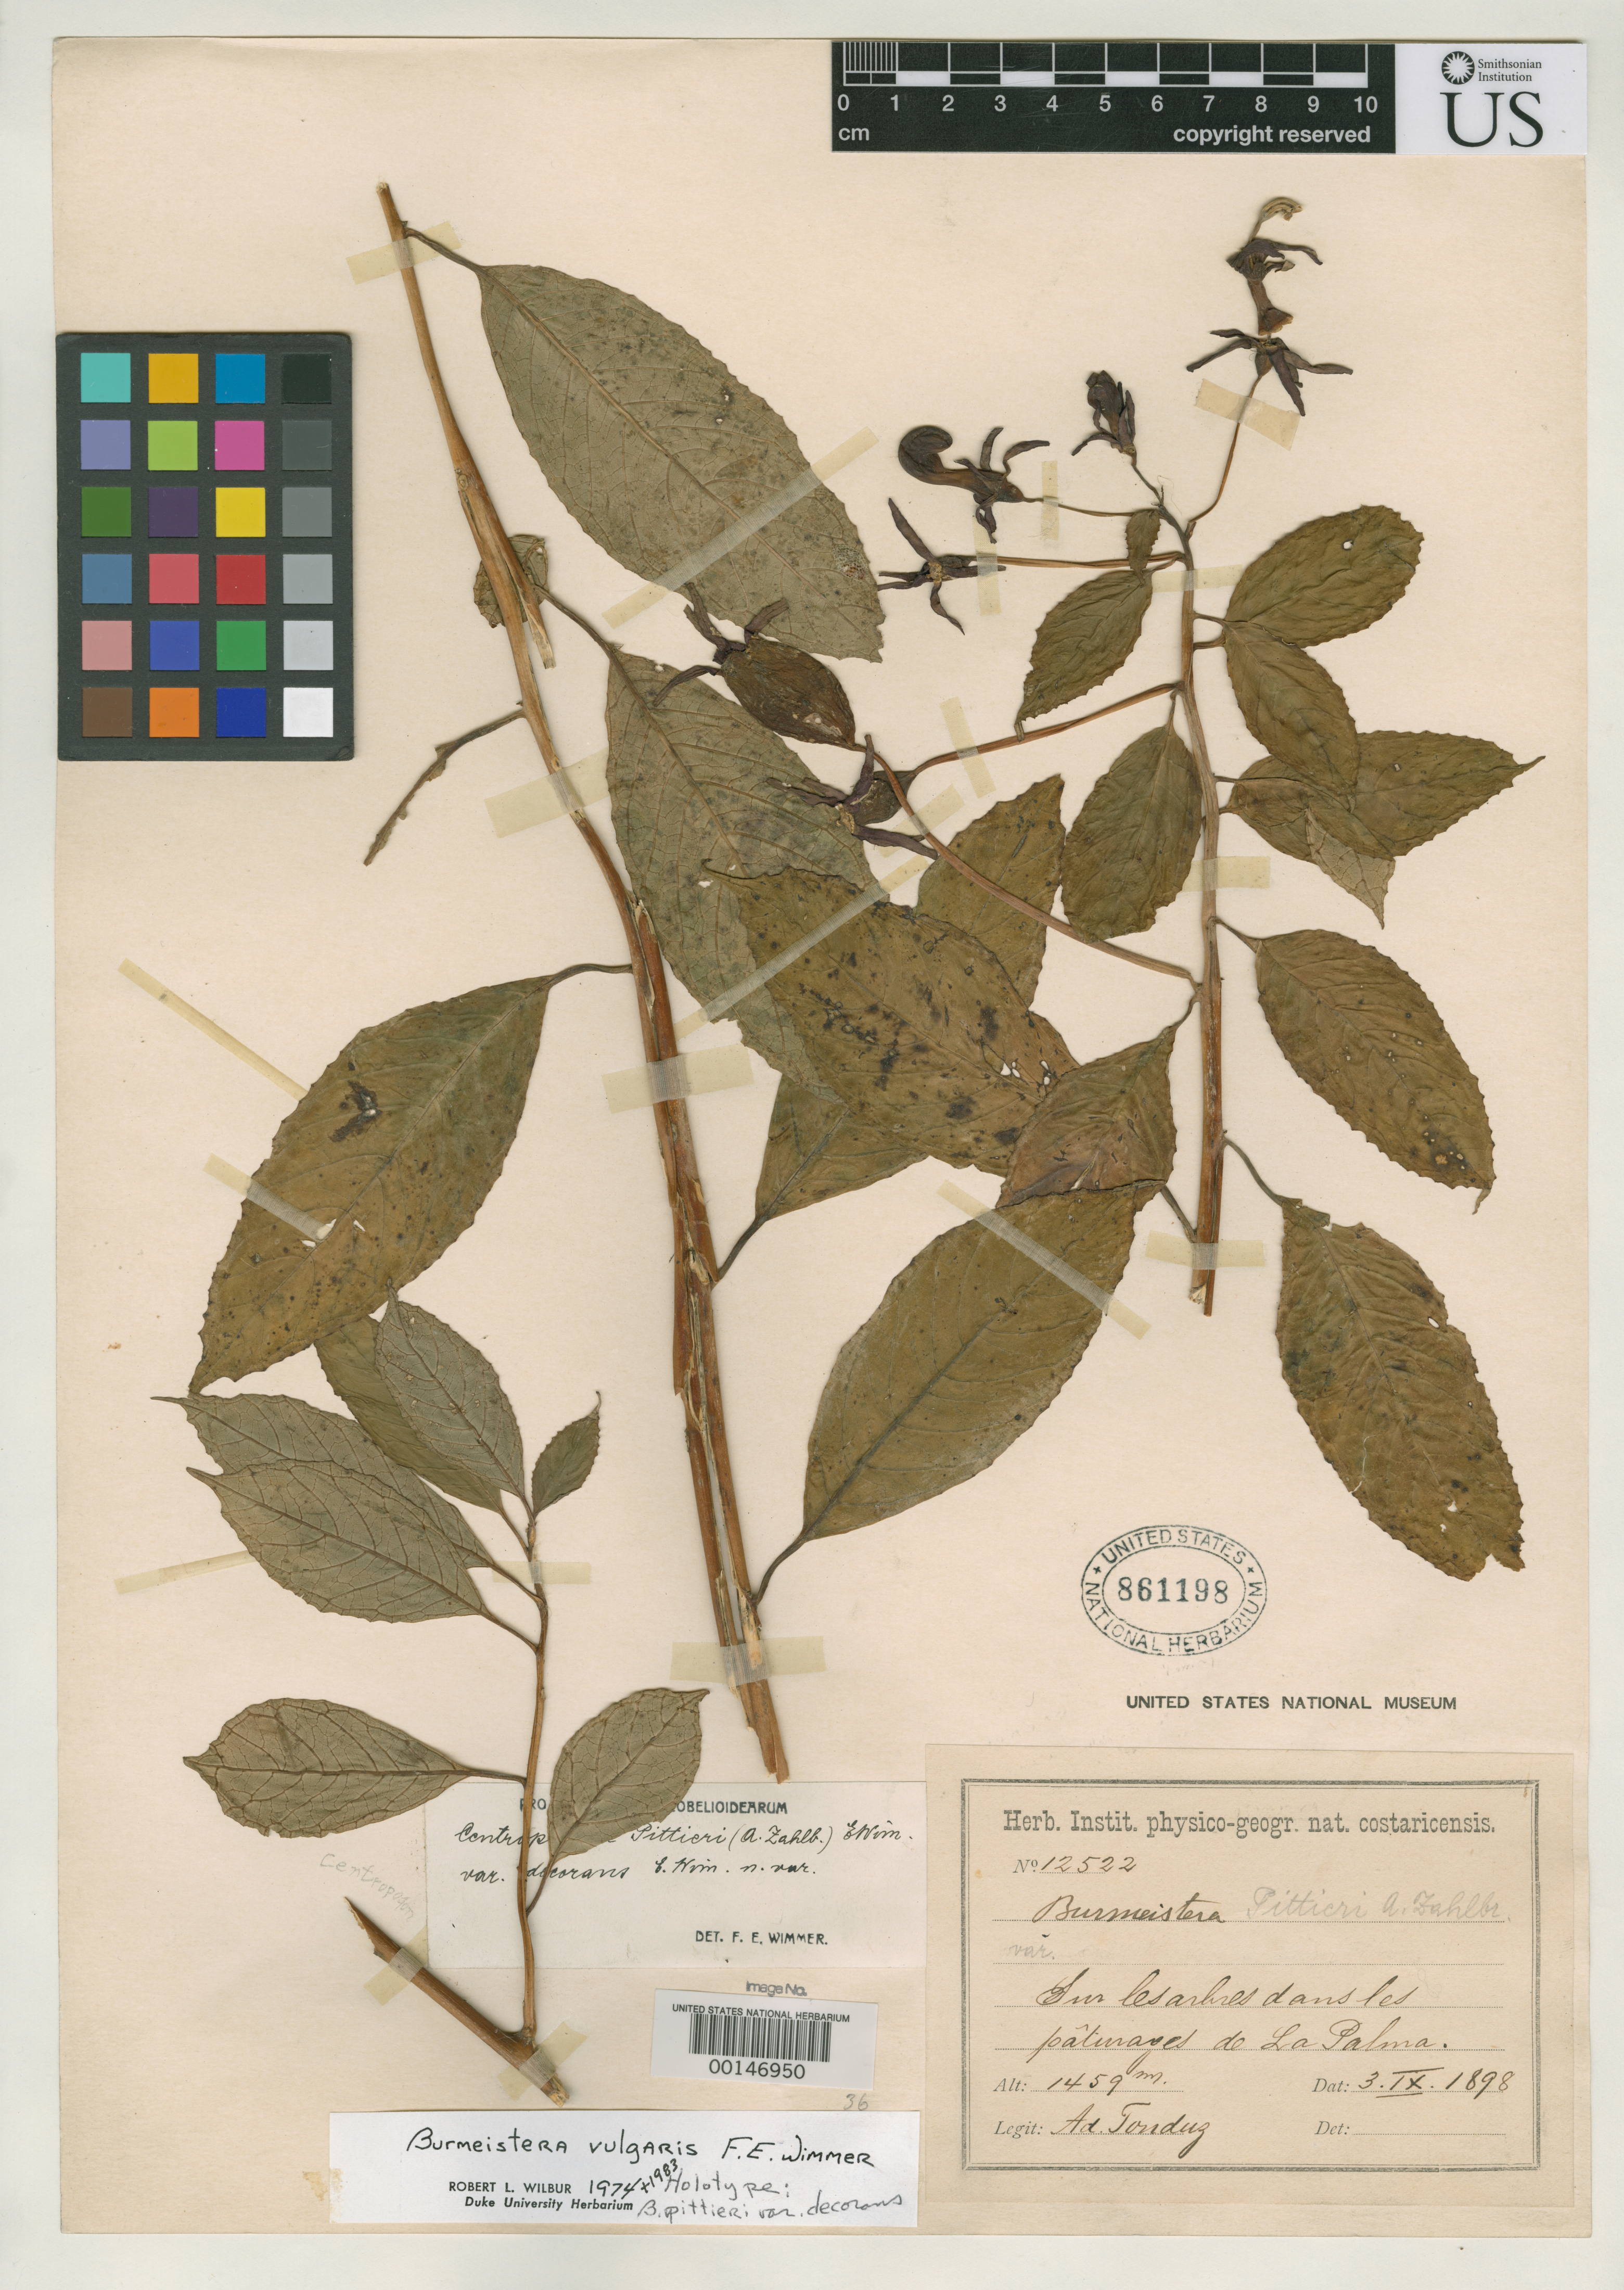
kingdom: Plantae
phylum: Tracheophyta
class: Magnoliopsida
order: Asterales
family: Campanulaceae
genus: Burmeistera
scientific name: Burmeistera pittieri var. decorans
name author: E. Wimm.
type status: Holotype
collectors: A. Tonduz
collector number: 12522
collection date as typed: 03 Sep 1898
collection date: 1898-09-03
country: Costa Rica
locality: San Carlos dans les paturage de La Palma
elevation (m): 1459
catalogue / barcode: US 861198